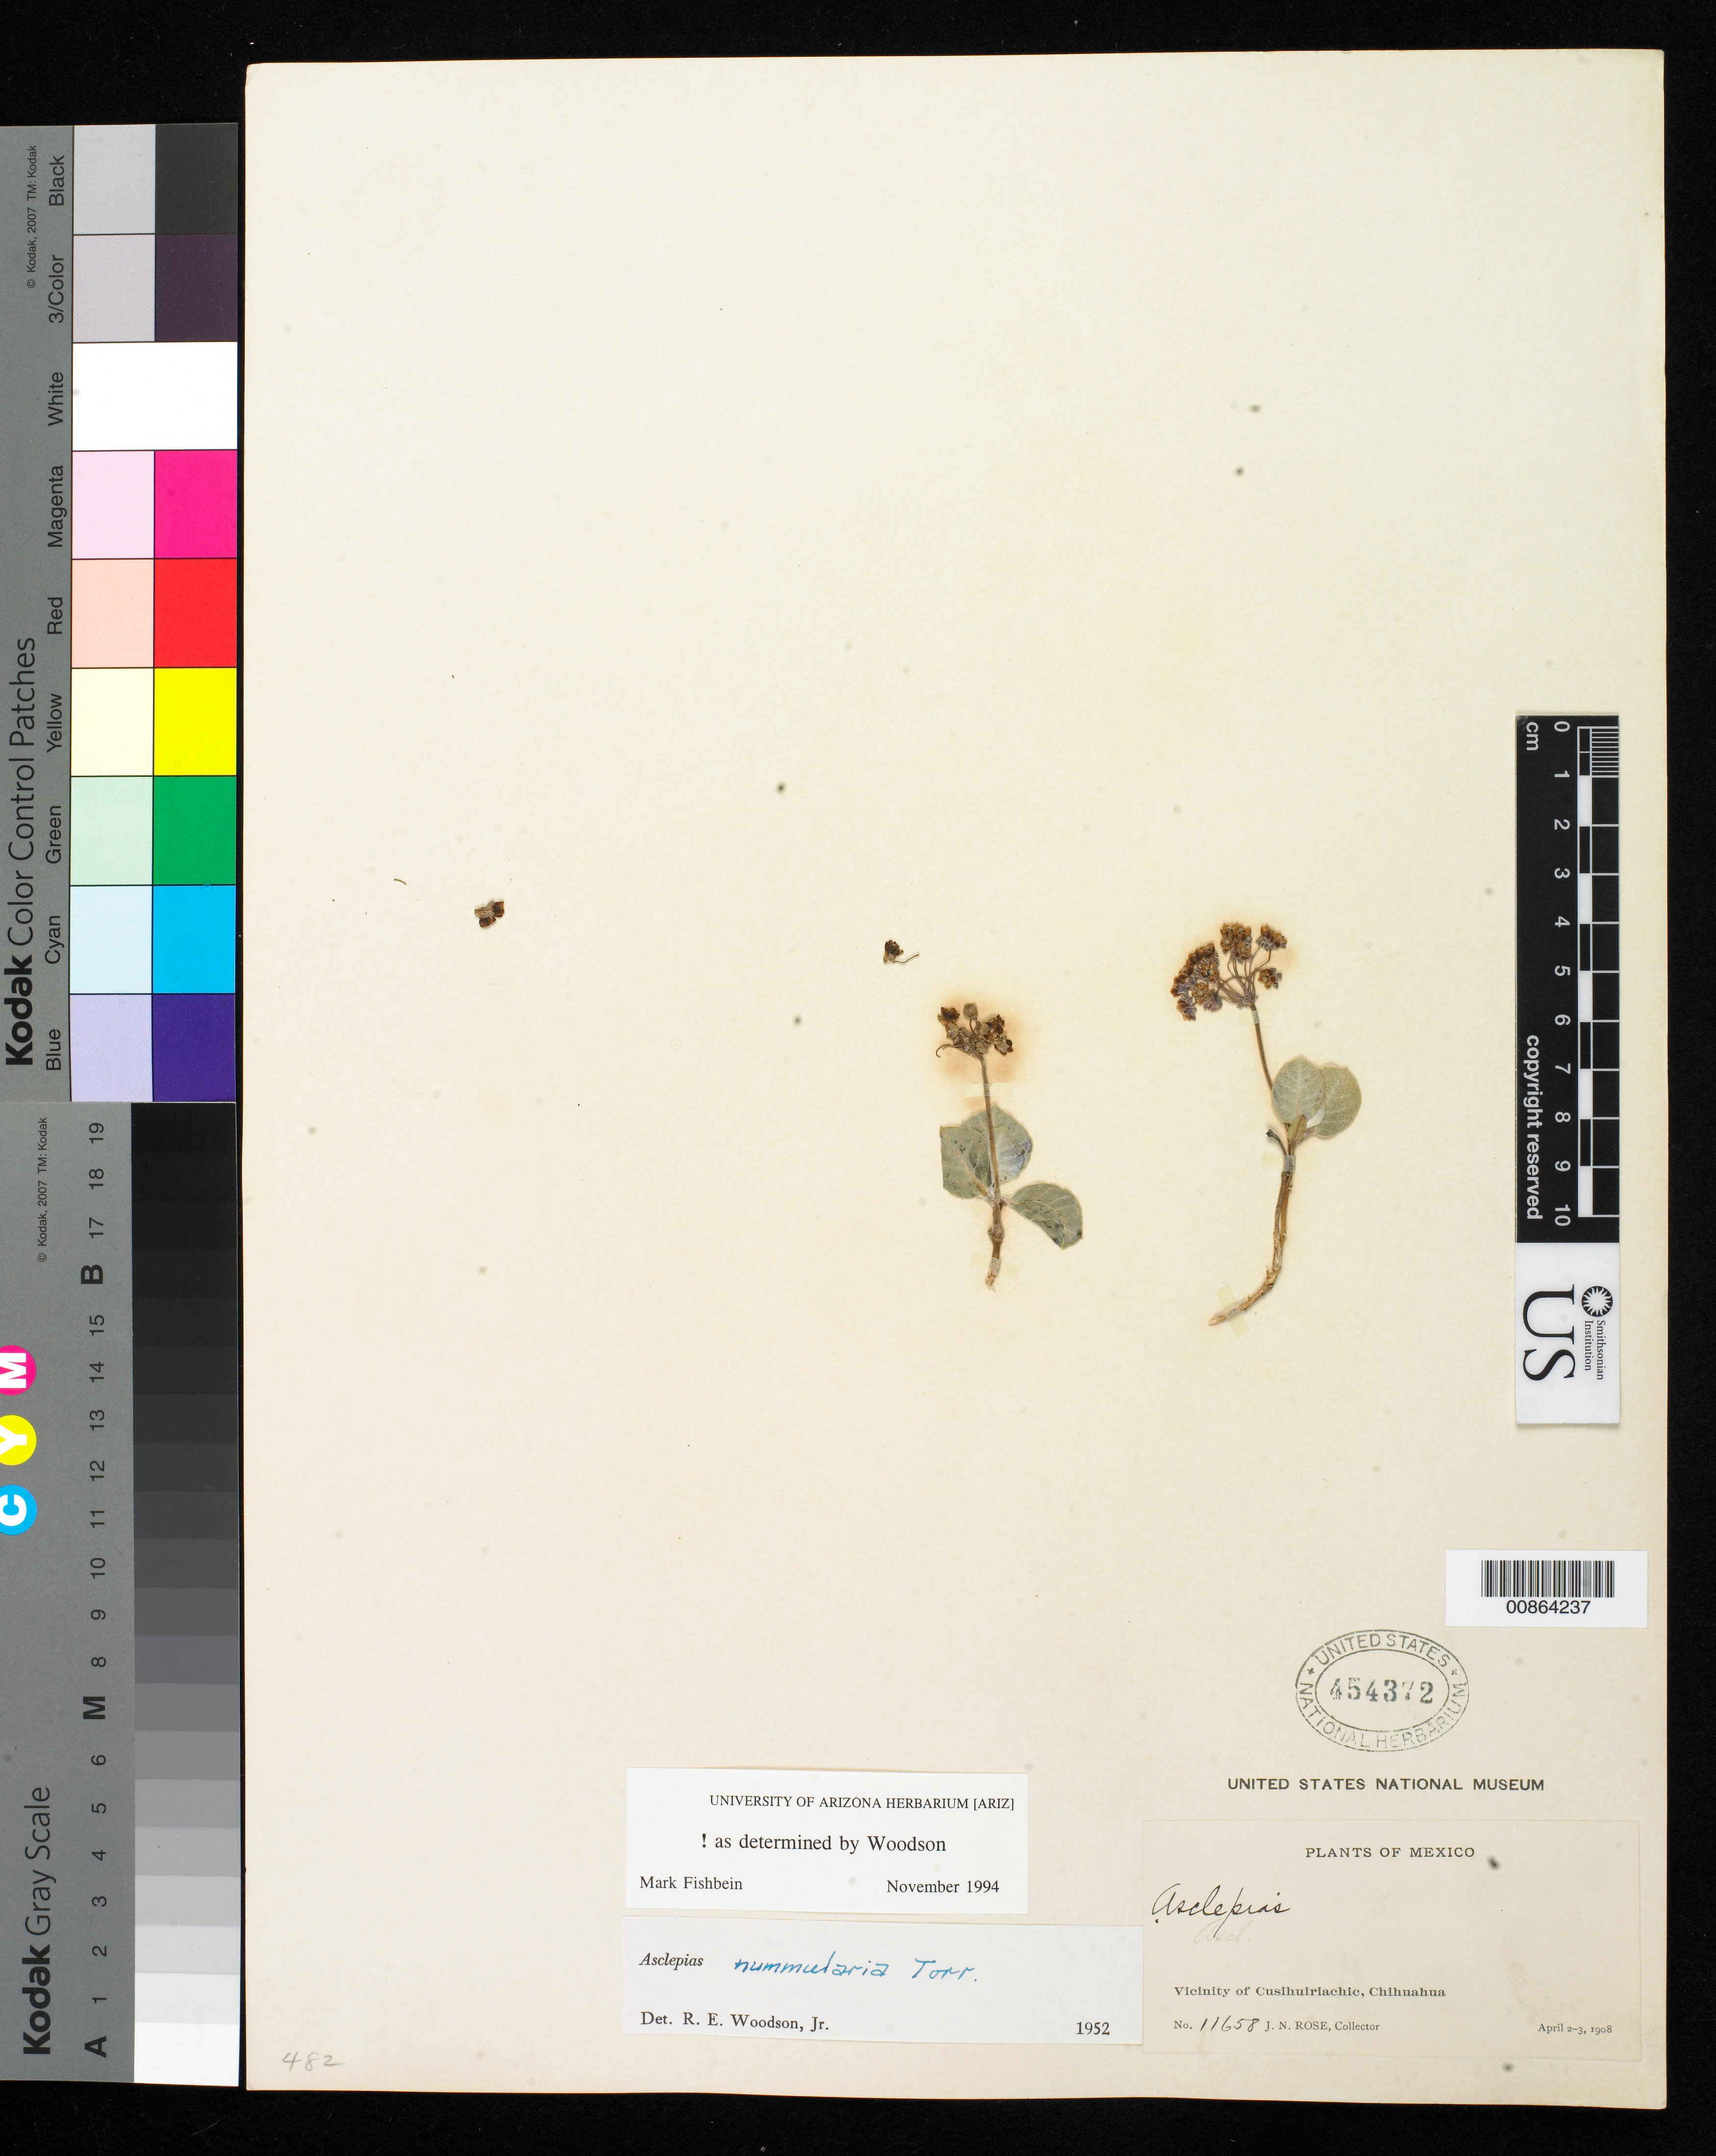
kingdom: Plantae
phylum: Tracheophyta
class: Magnoliopsida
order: Gentianales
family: Apocynaceae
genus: Asclepias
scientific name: Asclepias nummularia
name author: Torr.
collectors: J. N. Rose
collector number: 11658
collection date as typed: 02 Apr 1908 to 03 Apr 1908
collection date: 1908-04-02/1908-04-03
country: Mexico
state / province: Chihuahua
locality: Vicinity of Cusihuiriachic, Chihuahua.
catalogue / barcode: US 454372